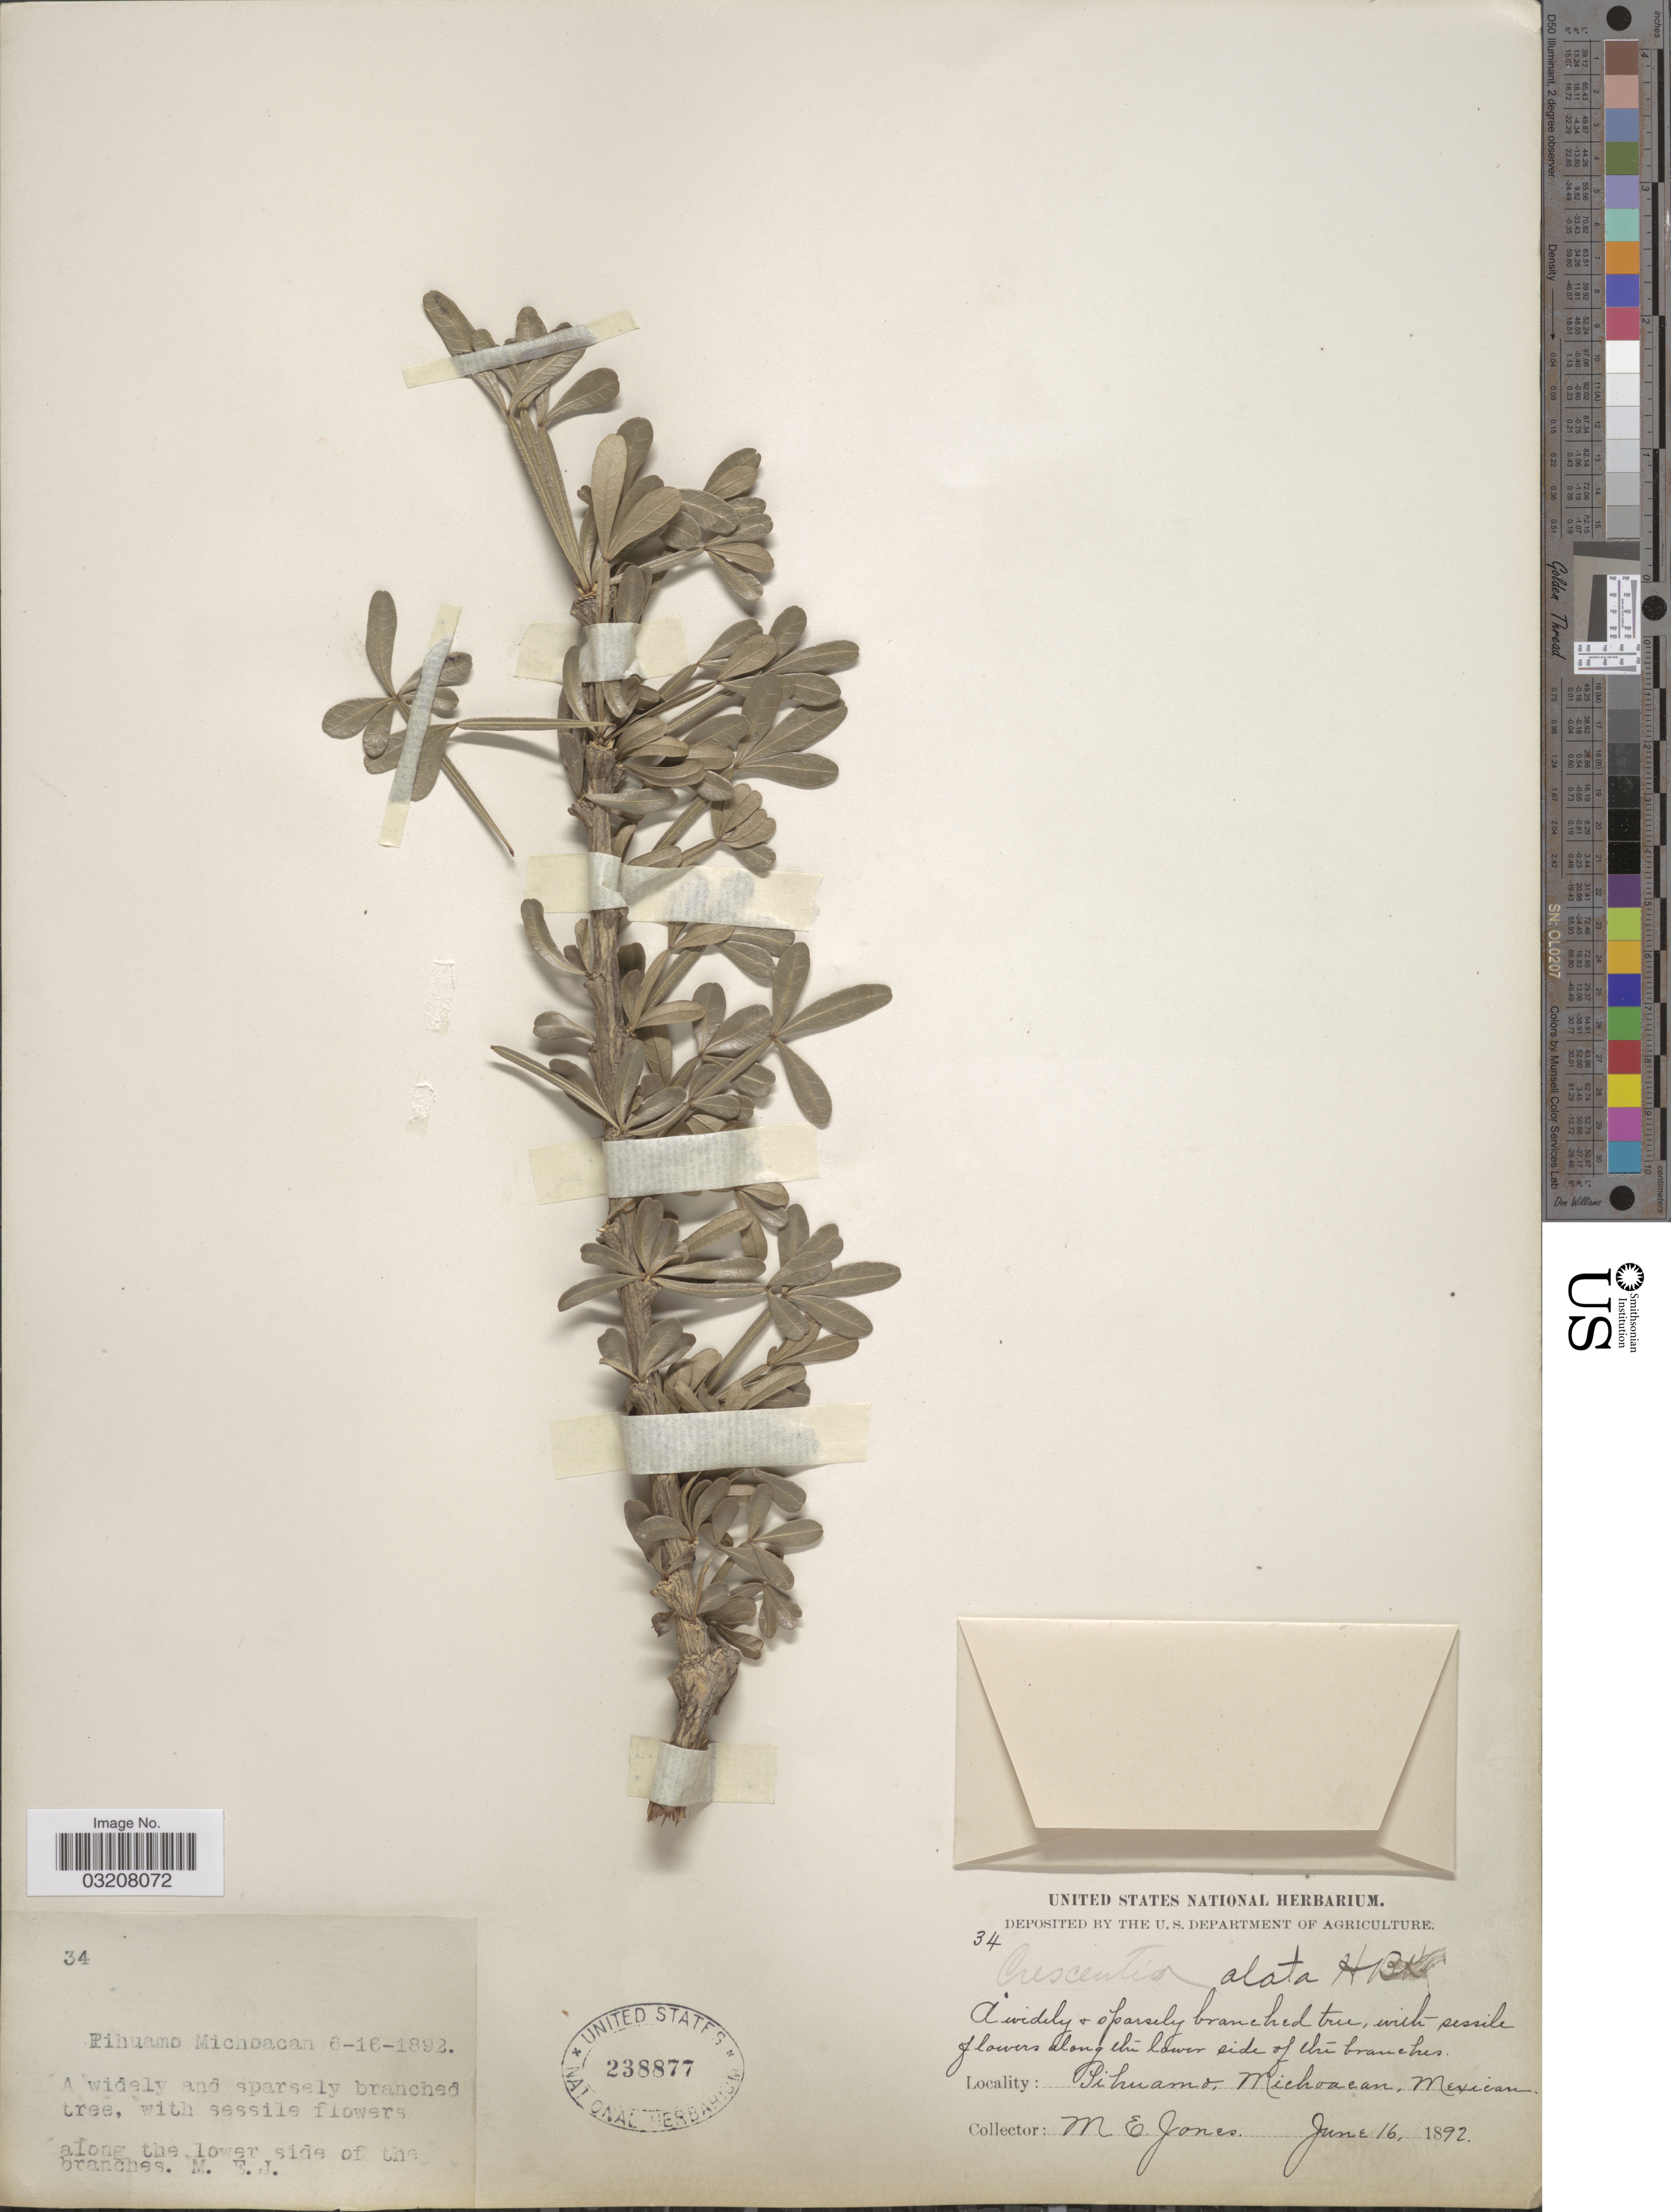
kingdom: Plantae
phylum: Tracheophyta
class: Magnoliopsida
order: Lamiales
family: Bignoniaceae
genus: Crescentia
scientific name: Crescentia alata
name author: Kunth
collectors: M. E. Jones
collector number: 34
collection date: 1892-06-16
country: Mexico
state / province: Michoacán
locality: Pihuamo.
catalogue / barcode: US 238877